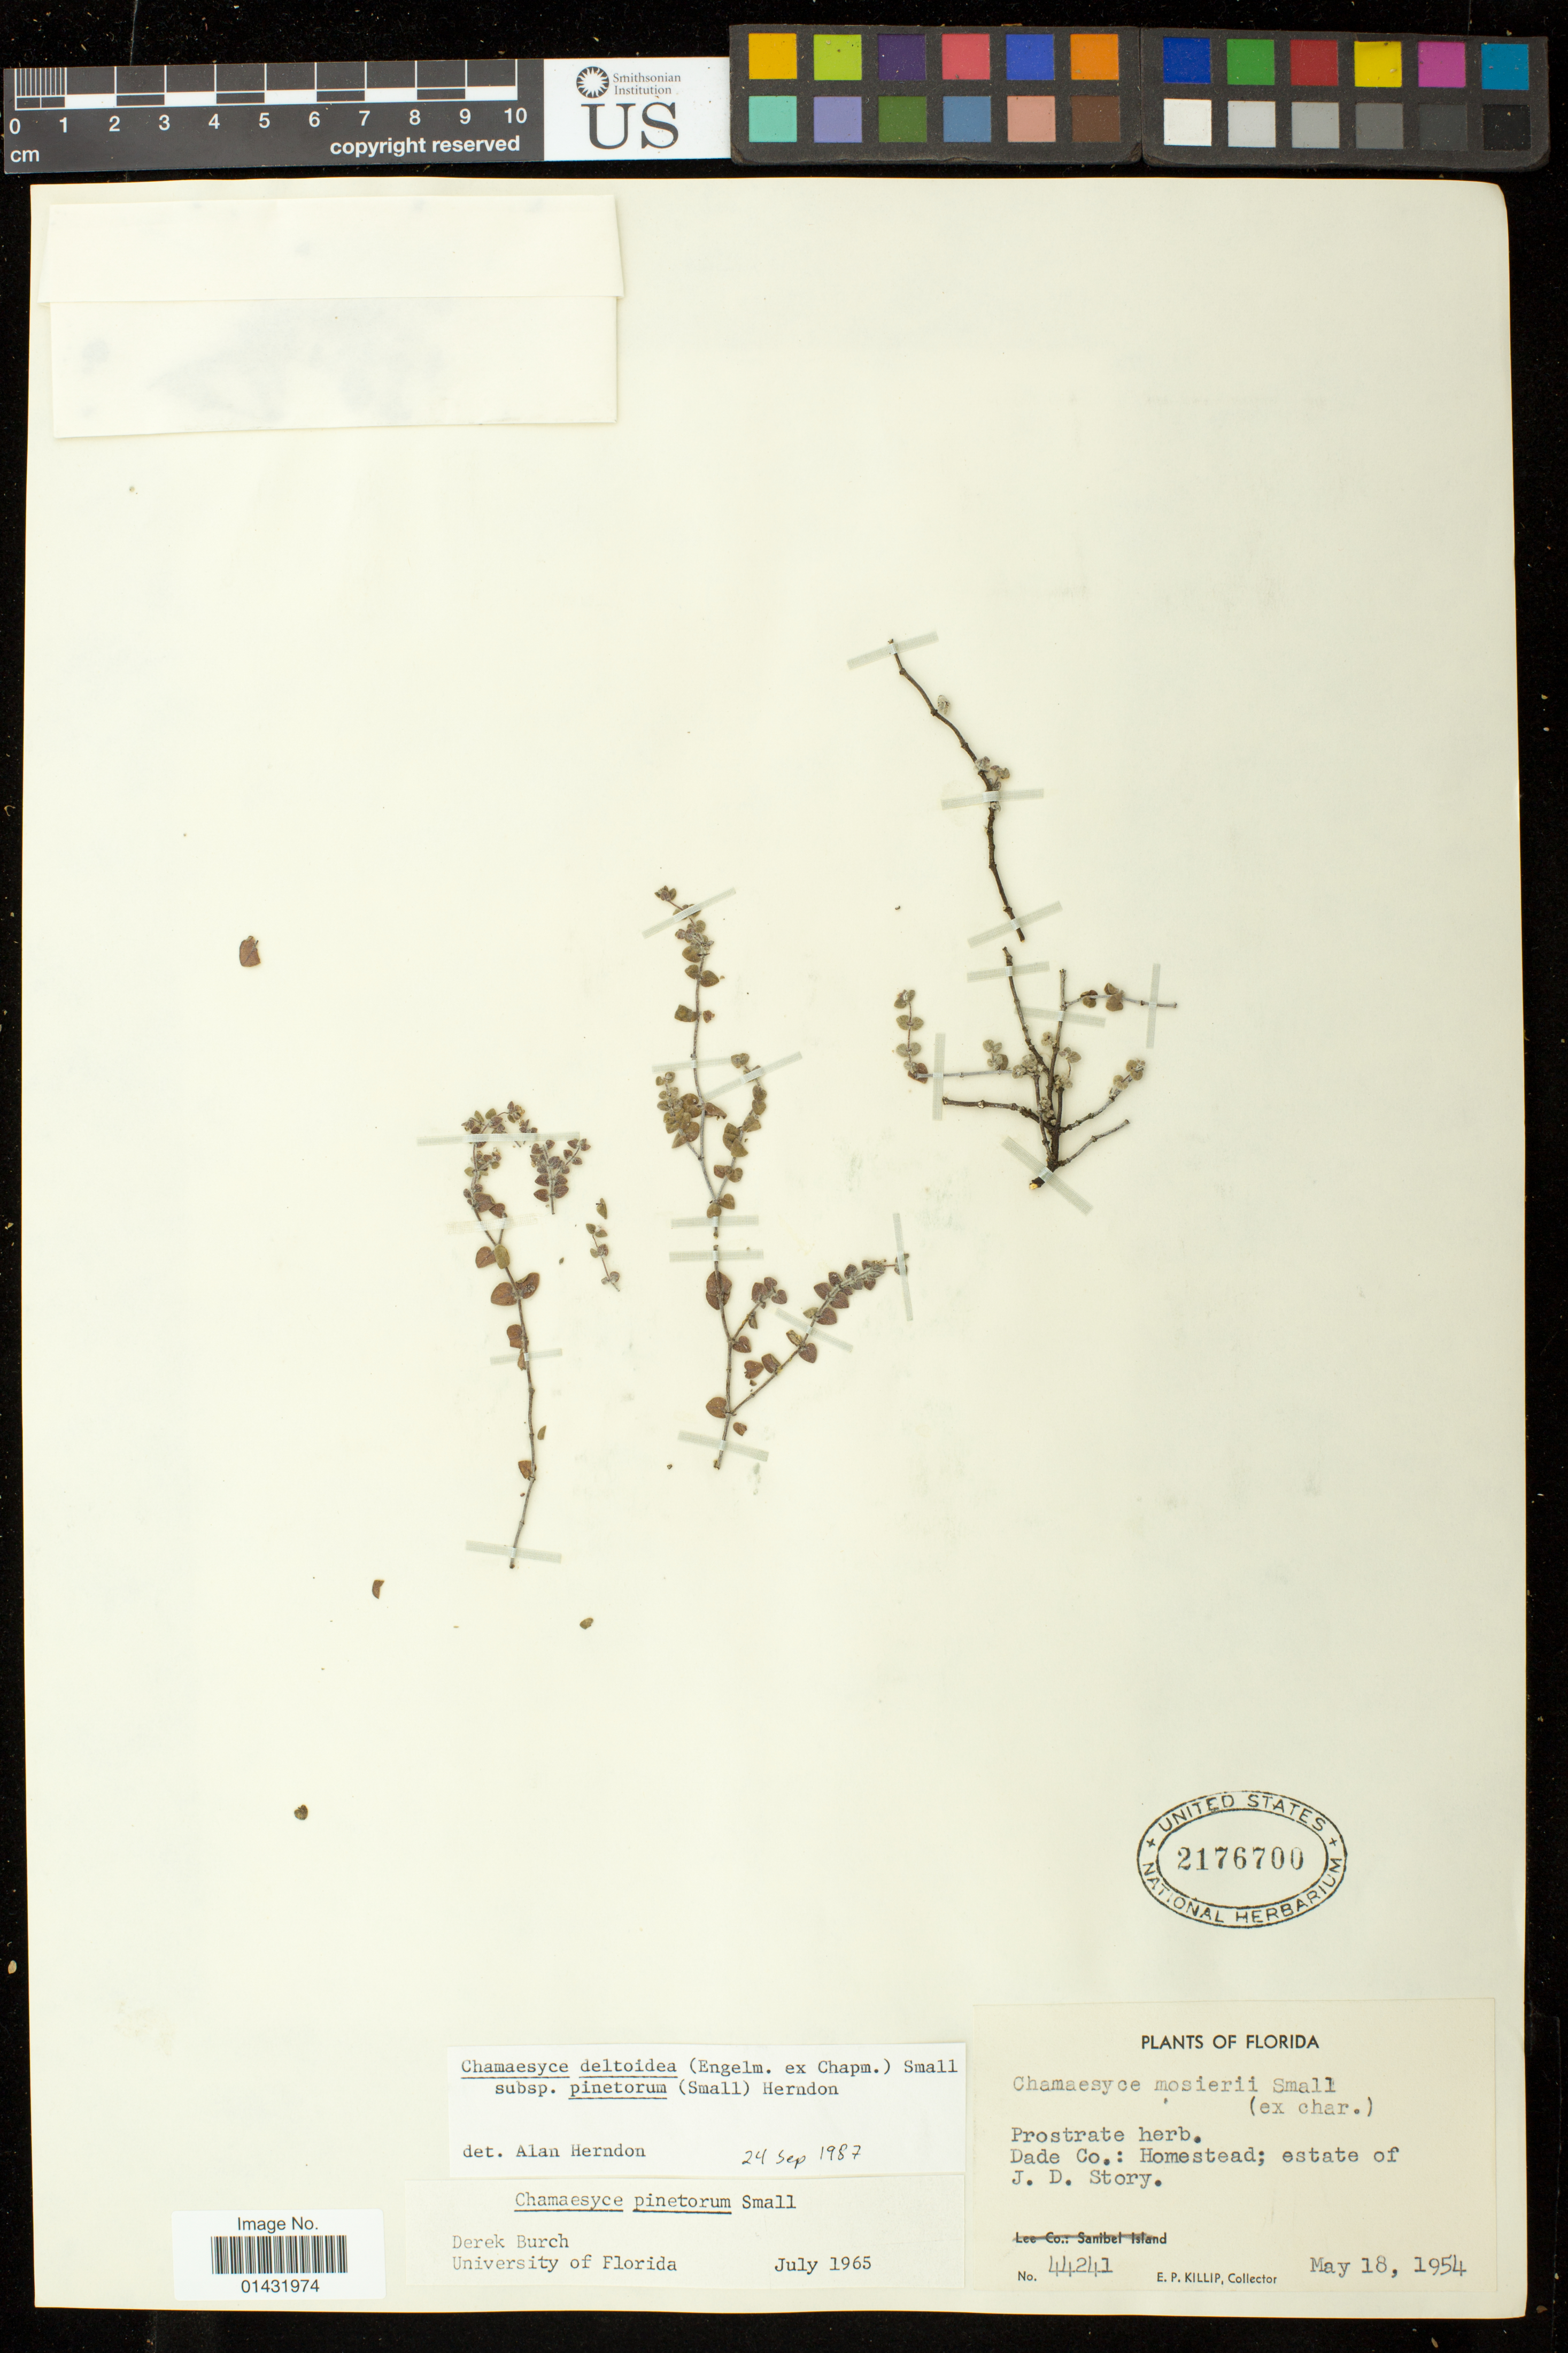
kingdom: Plantae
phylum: Tracheophyta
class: Magnoliopsida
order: Malpighiales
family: Euphorbiaceae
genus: Euphorbia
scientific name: Euphorbia deltoidea subsp. deltoidea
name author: Engelm. ex Chapm.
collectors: E. P. Killip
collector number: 44241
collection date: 1954-05-18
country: United States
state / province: Florida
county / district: Miami-Dade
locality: Homestead, estate of J.D. Story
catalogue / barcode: US 2176700